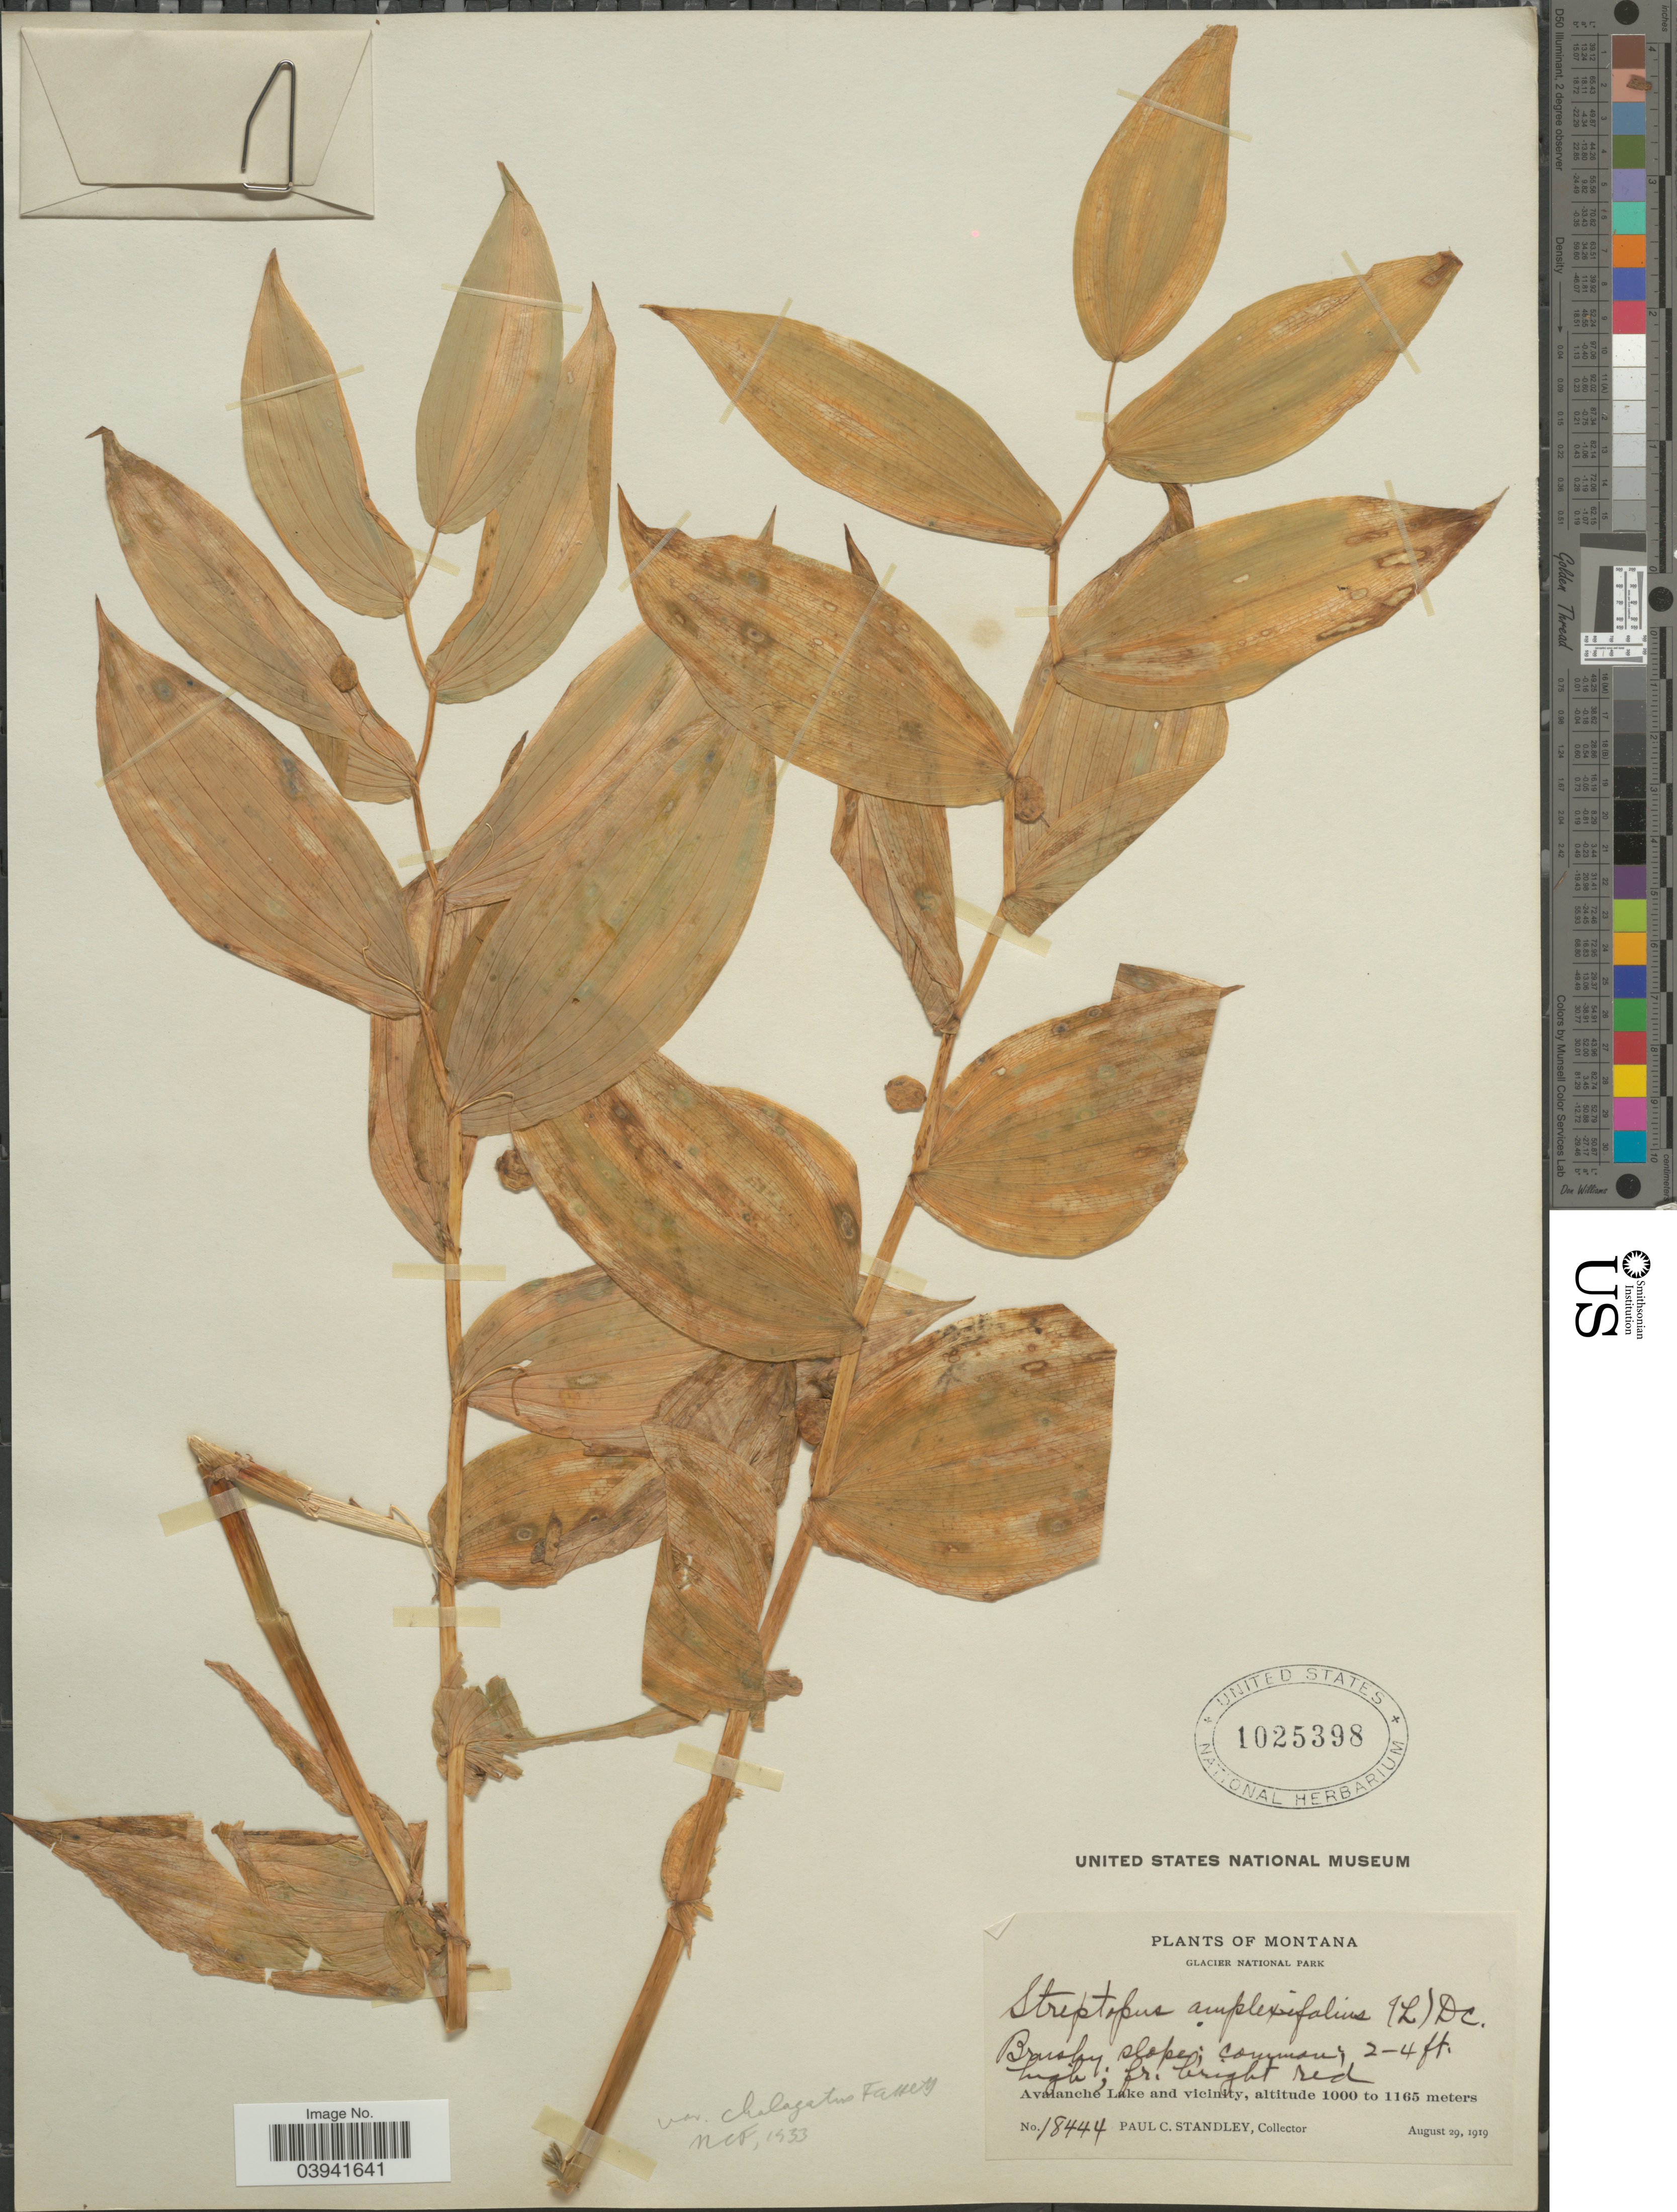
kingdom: Plantae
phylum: Tracheophyta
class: Liliopsida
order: Liliales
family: Liliaceae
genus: Streptopus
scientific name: Streptopus amplexifolius var. chalazatus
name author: Fassett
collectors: P. C. Standley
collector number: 18444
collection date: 1919-08-29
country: United States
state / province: Montana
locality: Glacier National Park. Avalanche Lake and vicinity.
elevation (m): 1000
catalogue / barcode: US 1025398